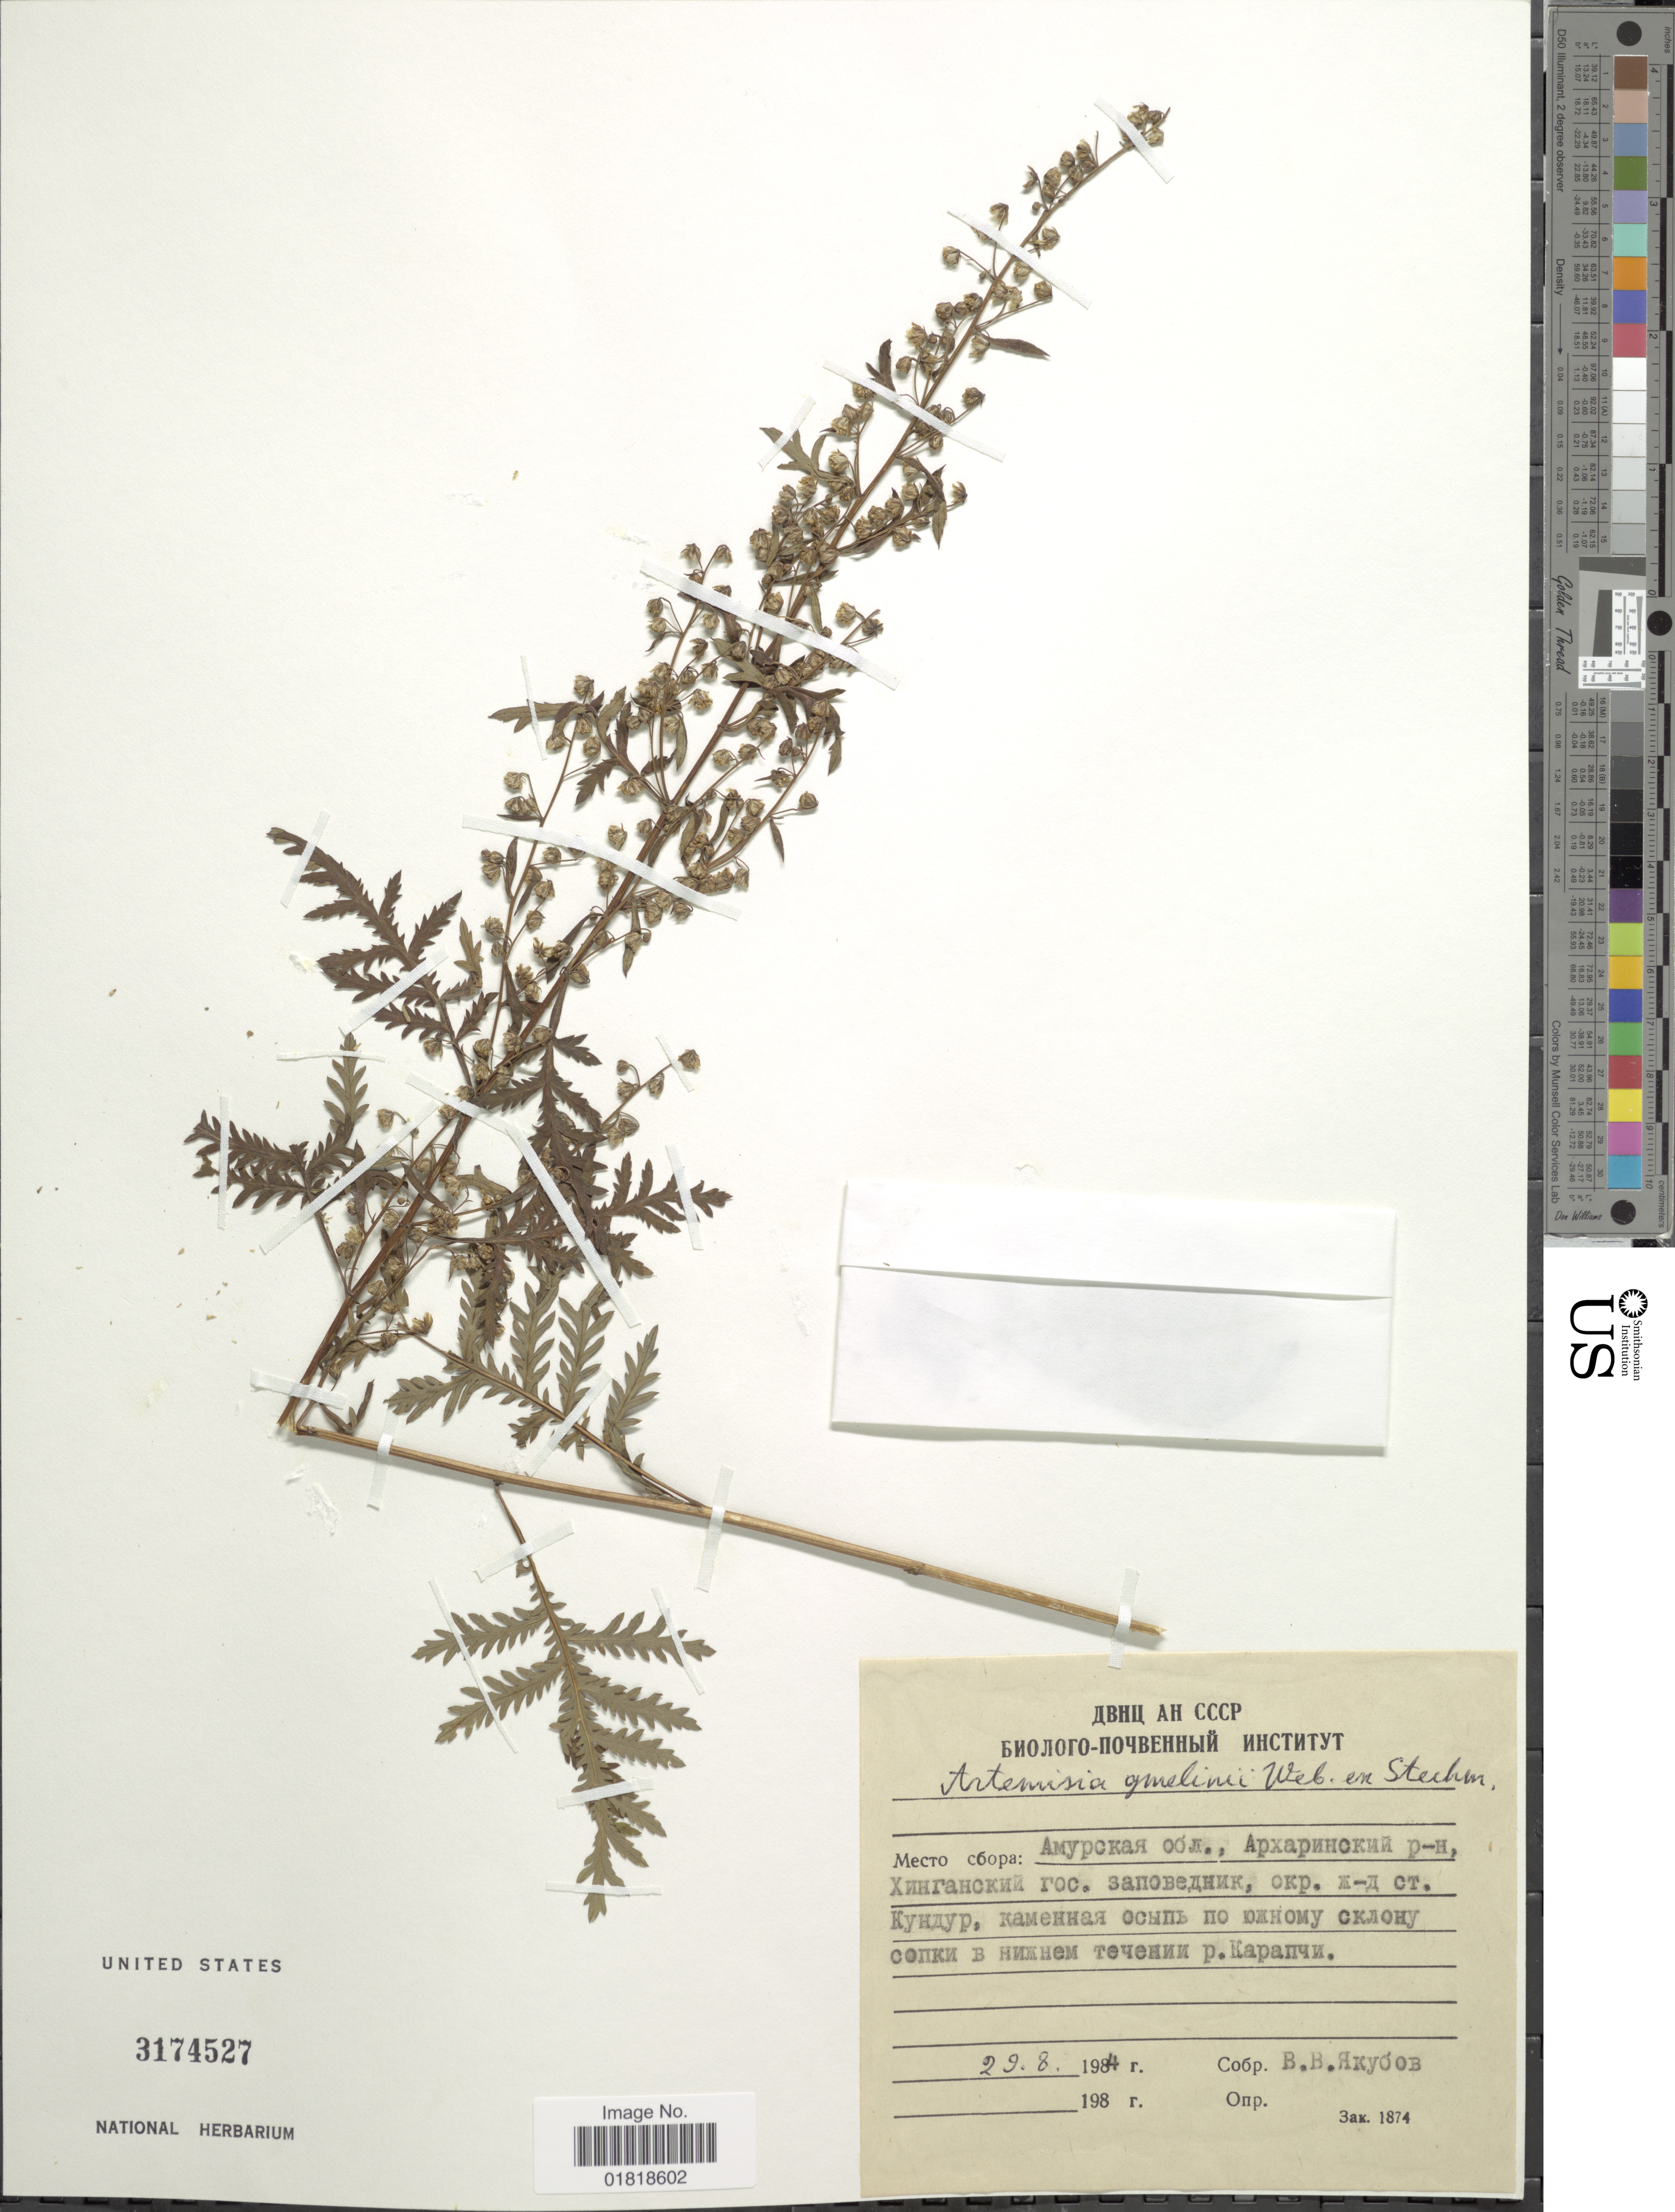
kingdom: Plantae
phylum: Tracheophyta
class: Magnoliopsida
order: Asterales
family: Asteraceae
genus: Artemisia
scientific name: Artemisia gmelinii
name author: G.H. Weber ex Stechm.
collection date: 1984-08-29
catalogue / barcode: US 3174527